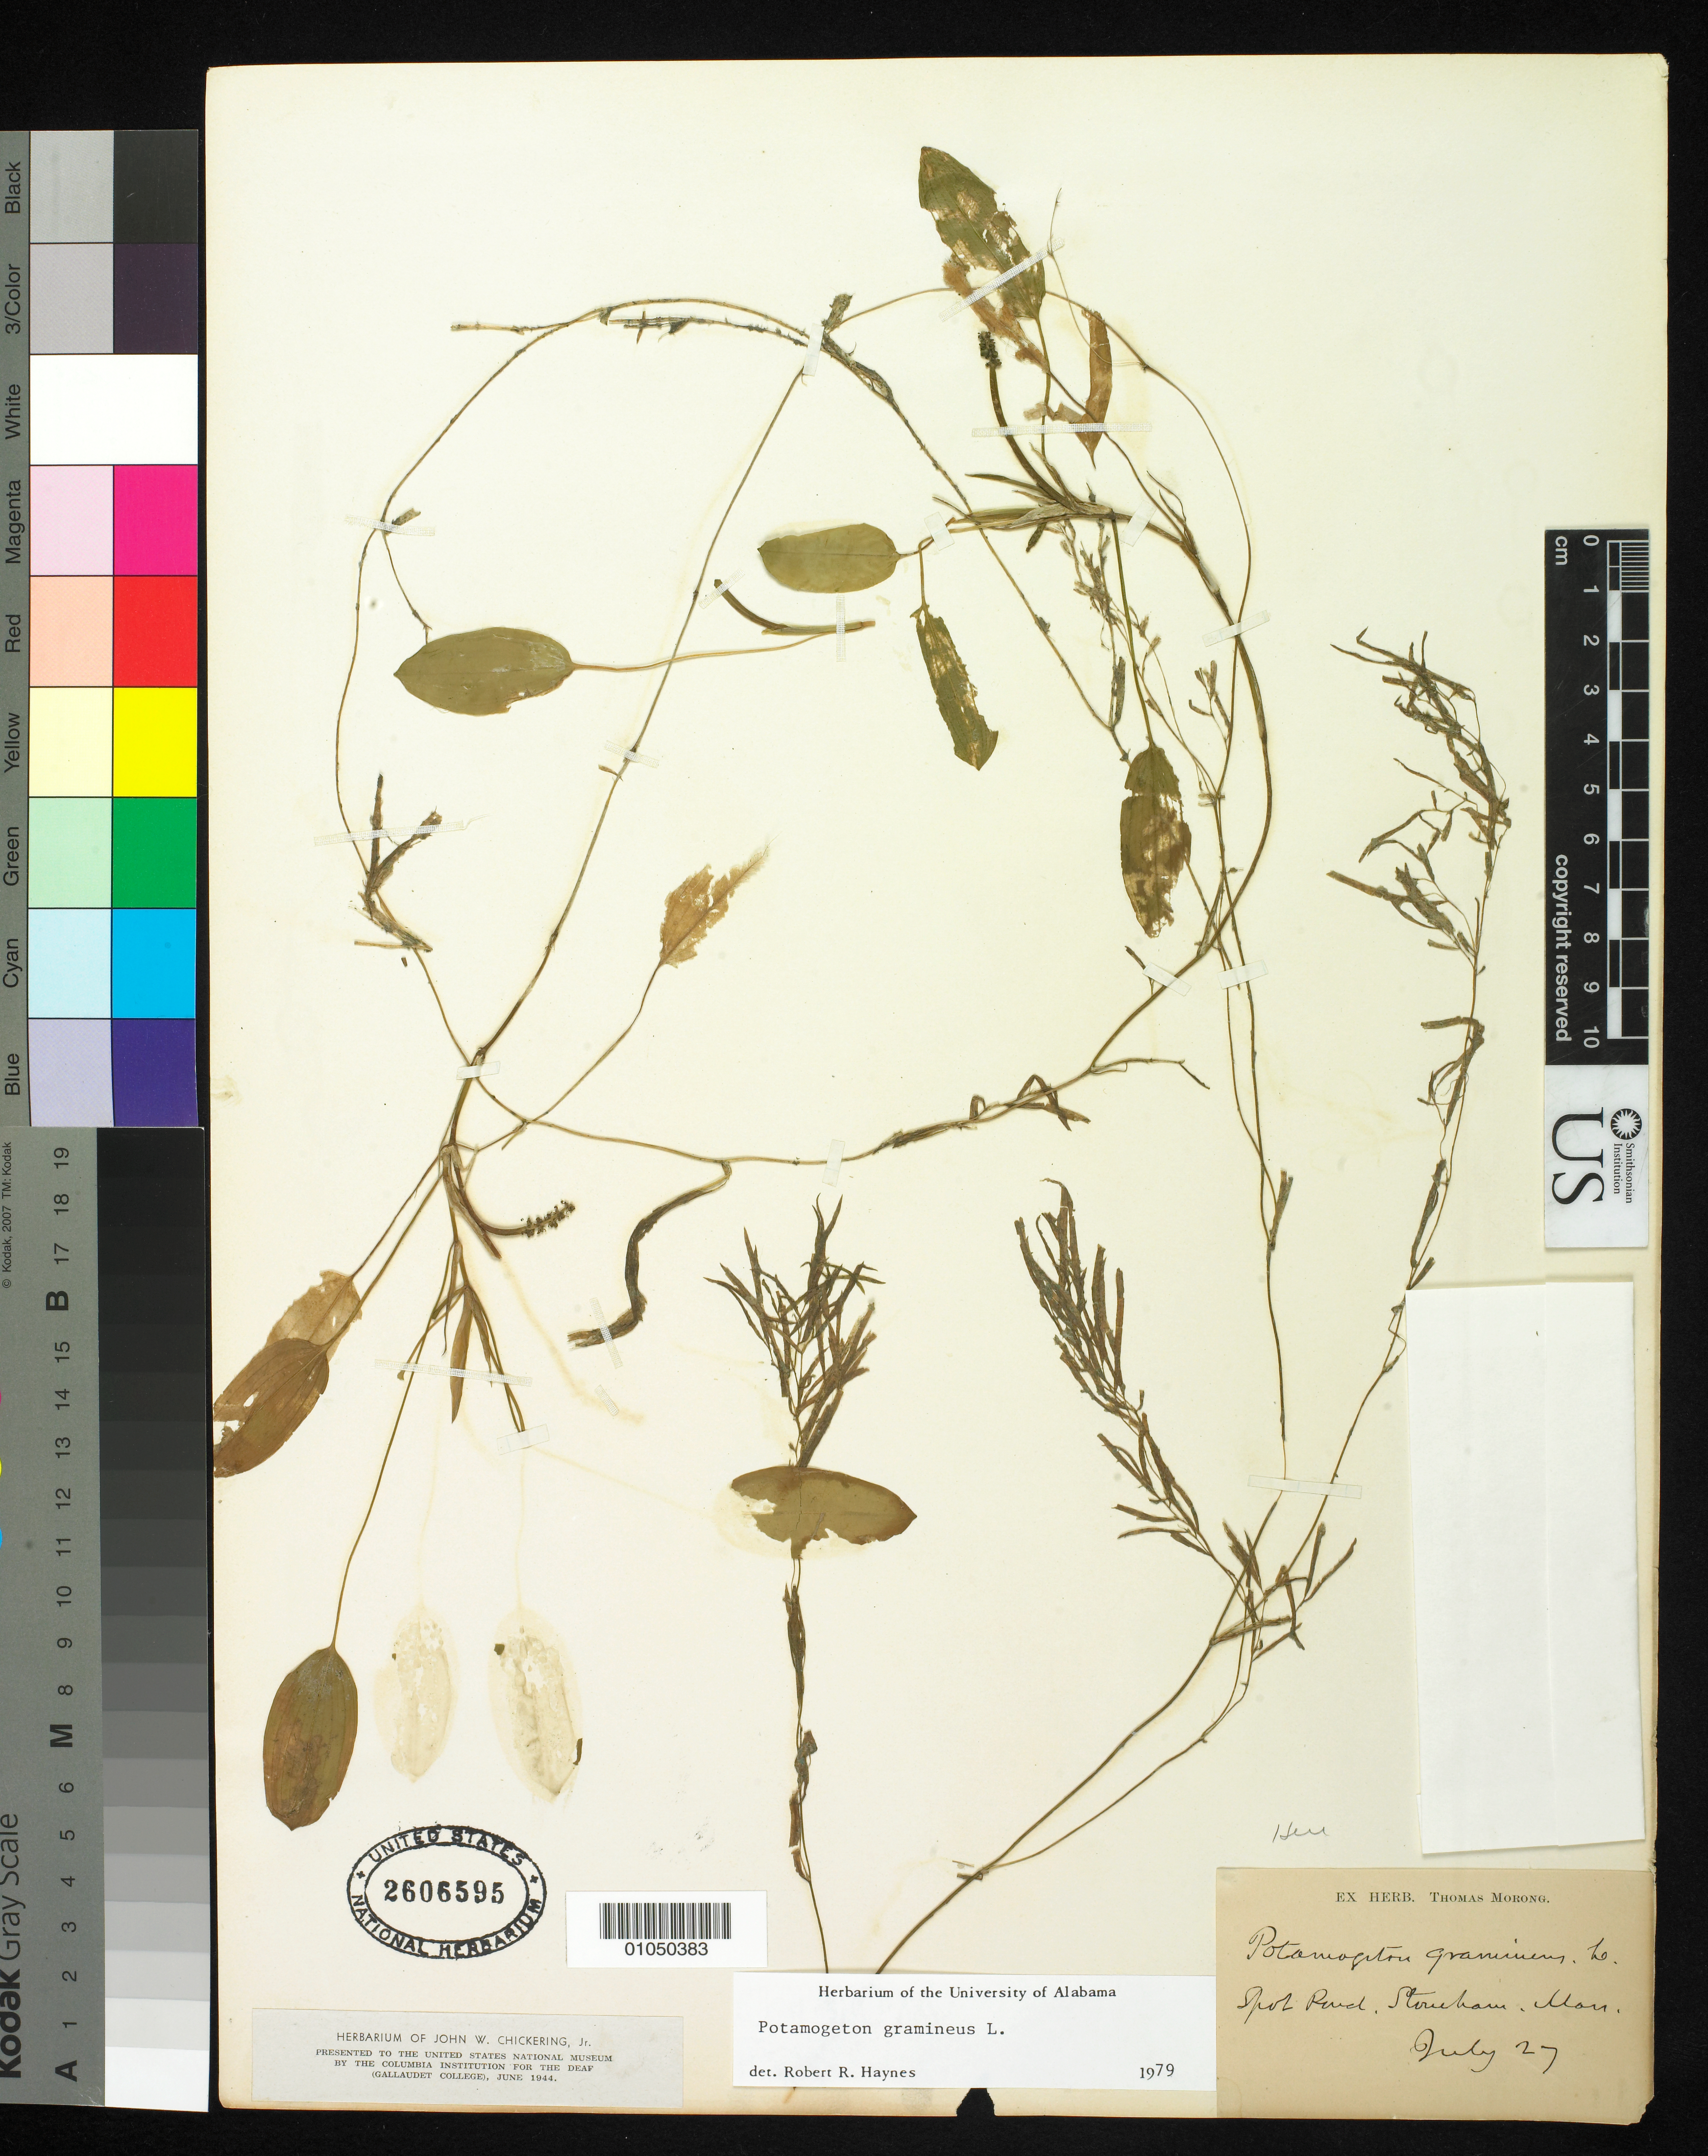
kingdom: Plantae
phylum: Tracheophyta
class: Liliopsida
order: Alismatales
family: Potamogetonaceae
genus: Potamogeton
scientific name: Potamogeton heterophyllus f. minimus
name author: Morong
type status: Possible Type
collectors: T. Morong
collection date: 1876-07-27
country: United States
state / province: Massachusetts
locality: Spot Pond, Stoneham, Mass.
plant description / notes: Specimen from type locality but type status uncertain.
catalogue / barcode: US 2606595